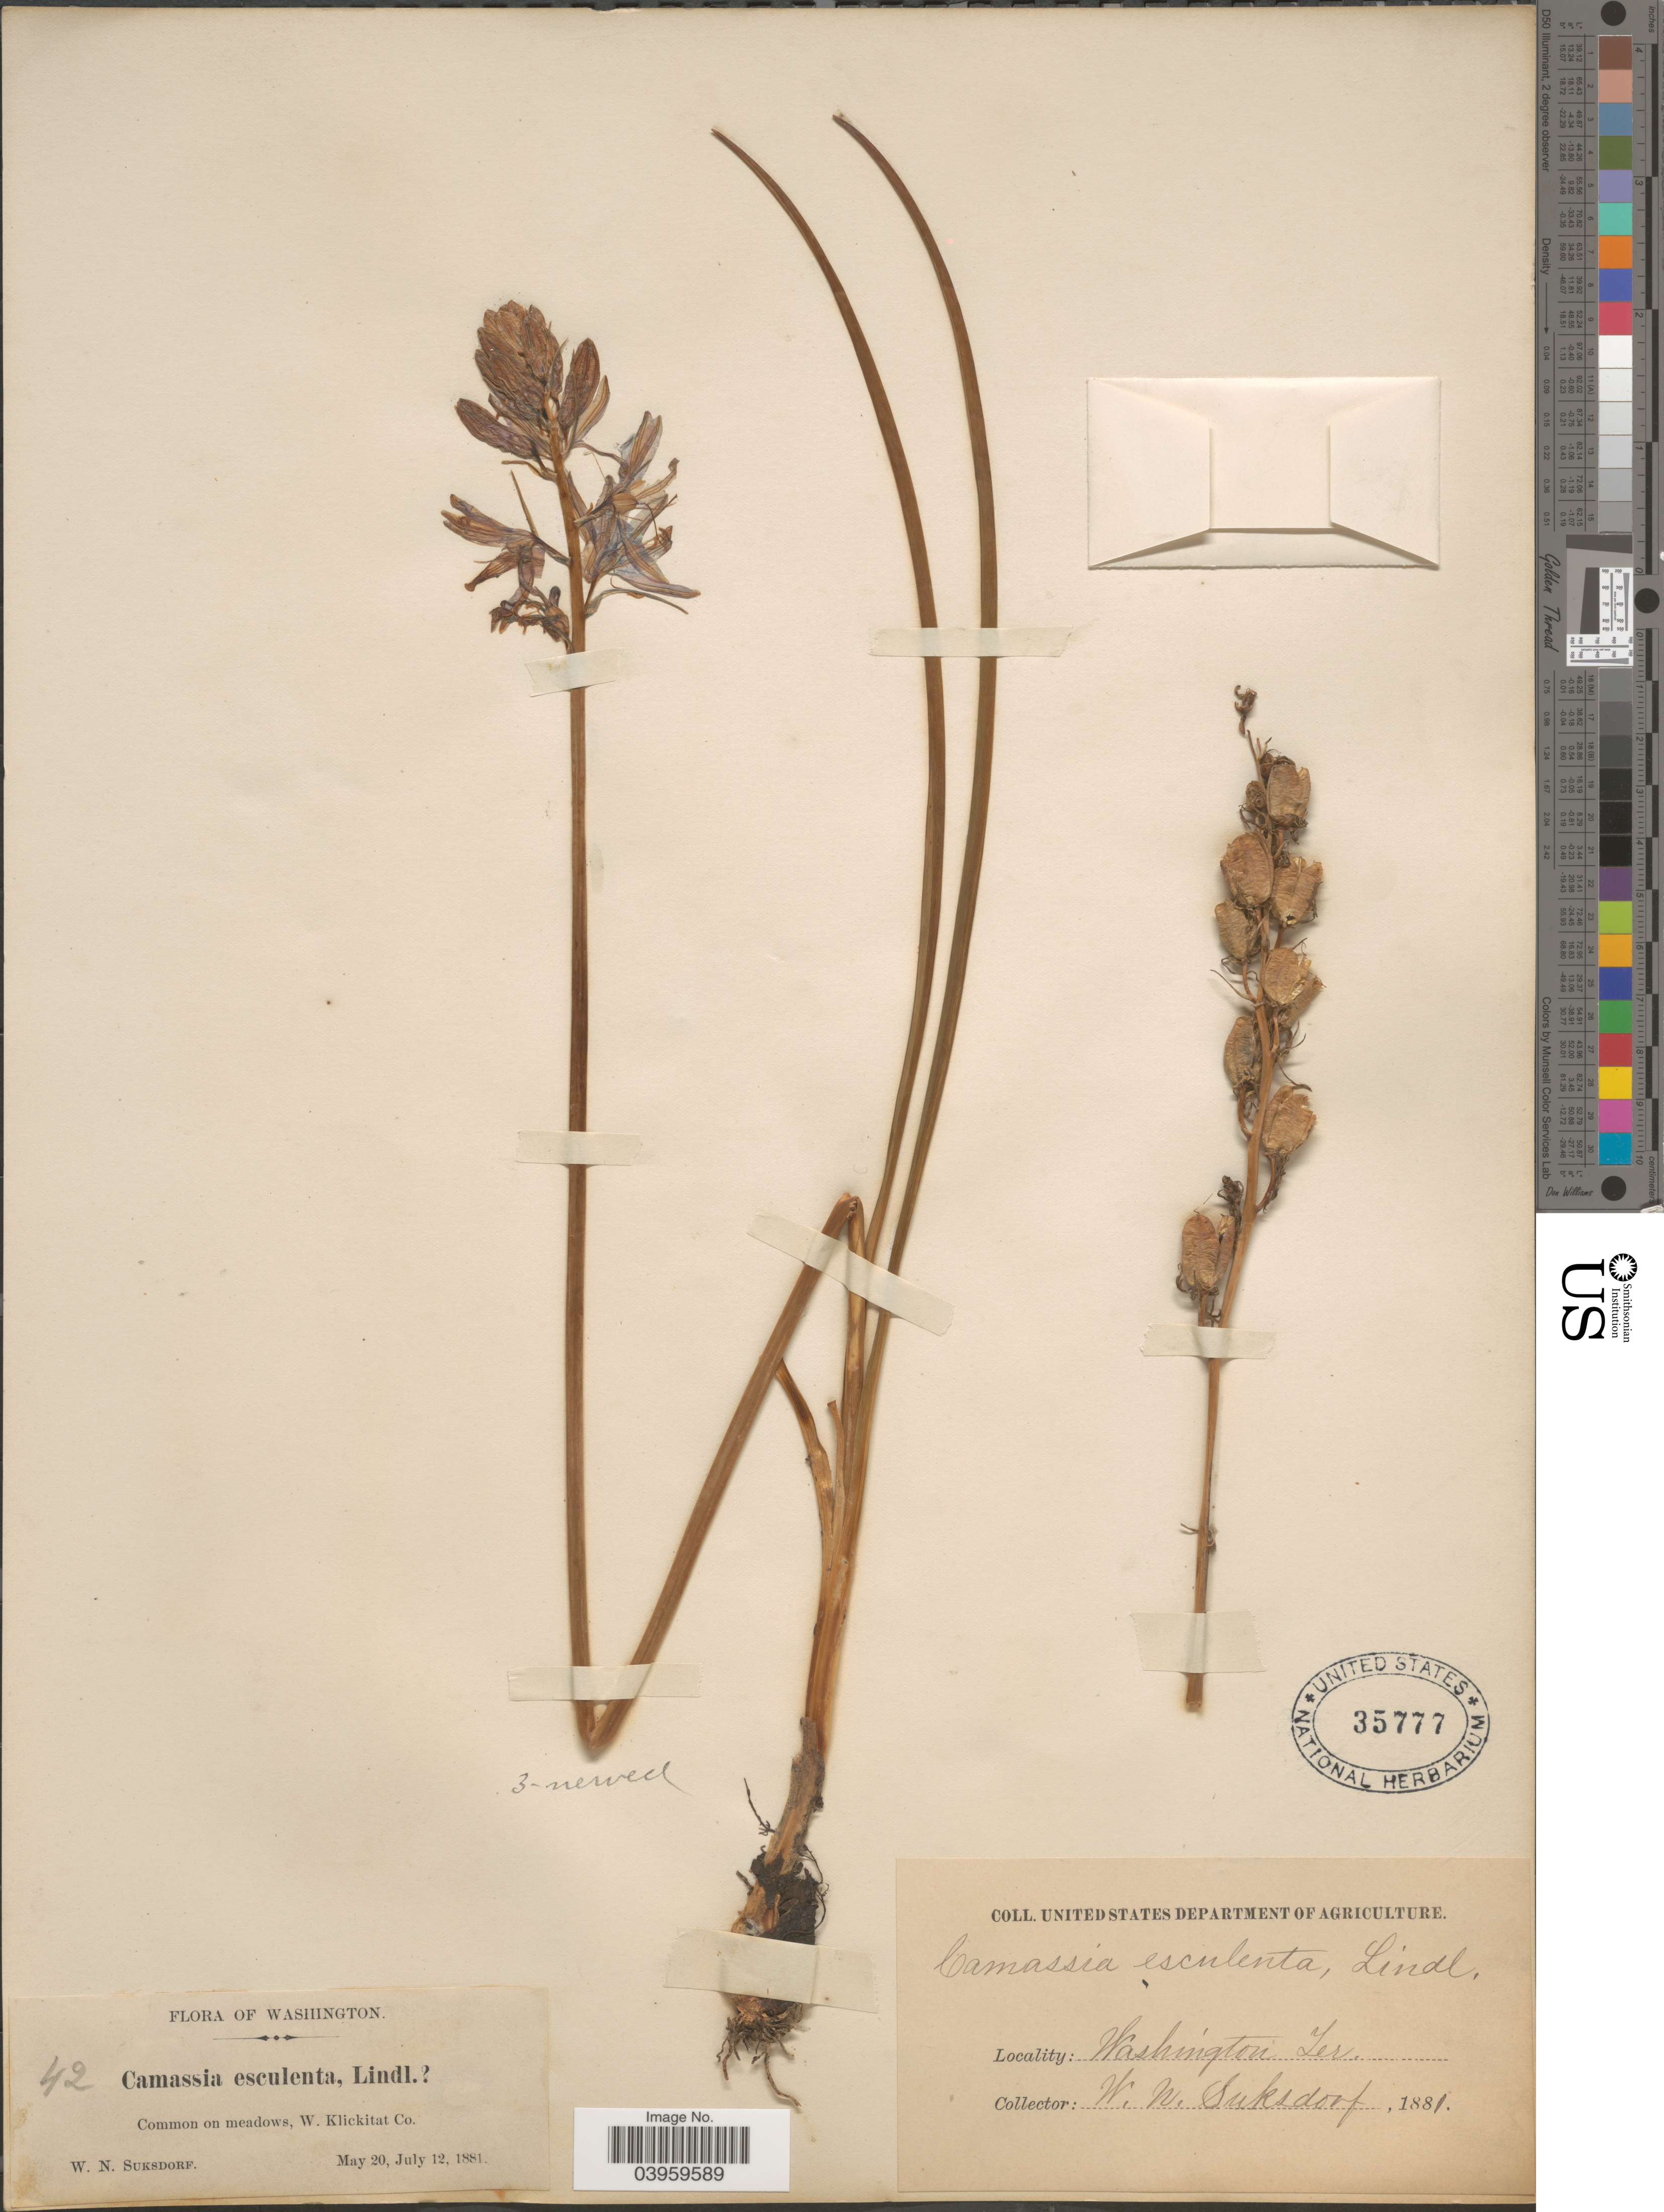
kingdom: Plantae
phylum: Tracheophyta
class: Liliopsida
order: Asparagales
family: Asparagaceae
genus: Camassia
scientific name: Camassia quamash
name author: (Pursh) Greene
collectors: W. N. Suksdorf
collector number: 42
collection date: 1881-05-20/1881-07-12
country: United States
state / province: Washington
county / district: Klickitat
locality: On meadows, W. Klickitat Co. Washington Ter.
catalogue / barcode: US 35777